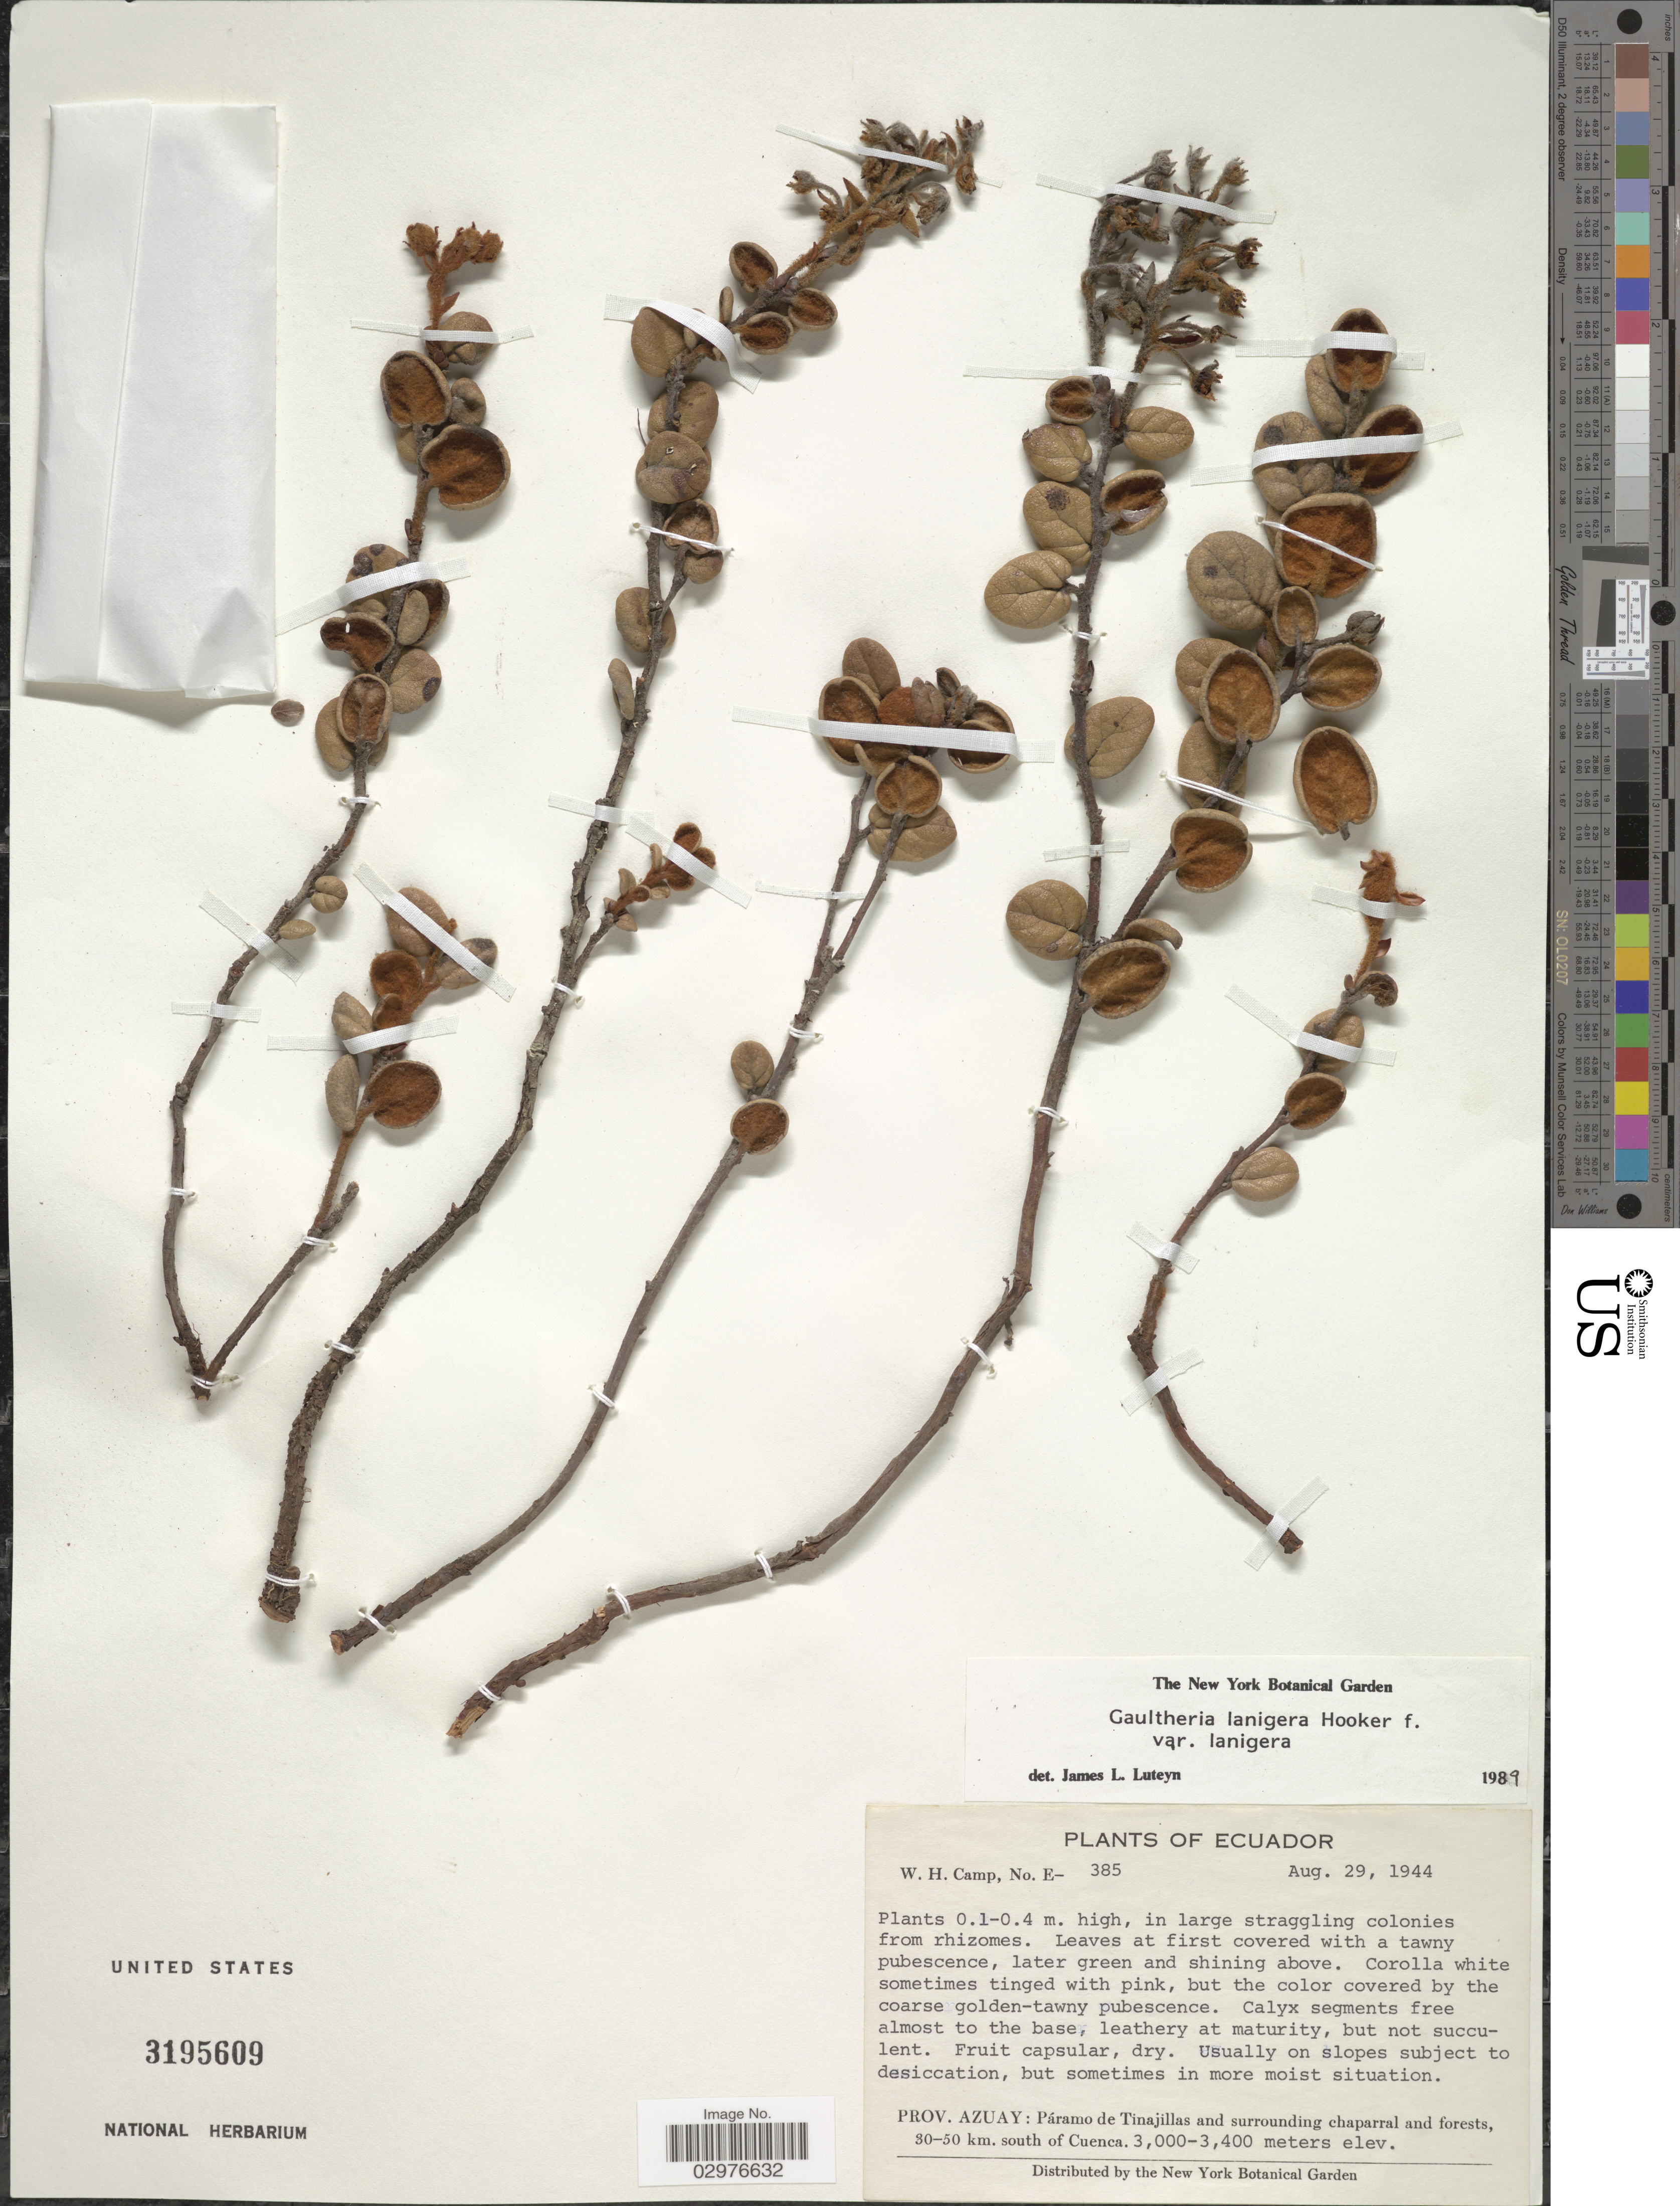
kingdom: Plantae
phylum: Tracheophyta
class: Magnoliopsida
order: Ericales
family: Ericaceae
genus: Gaultheria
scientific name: Gaultheria lanigera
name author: Hook.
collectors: W. H. Camp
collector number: E-385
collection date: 1944-08-29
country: Ecuador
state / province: Azuay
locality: Páramo de Tinajillas and surroundings chaparal and forests, 30-50 km. south of Cuenca.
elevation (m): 3000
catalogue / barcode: US 3195609